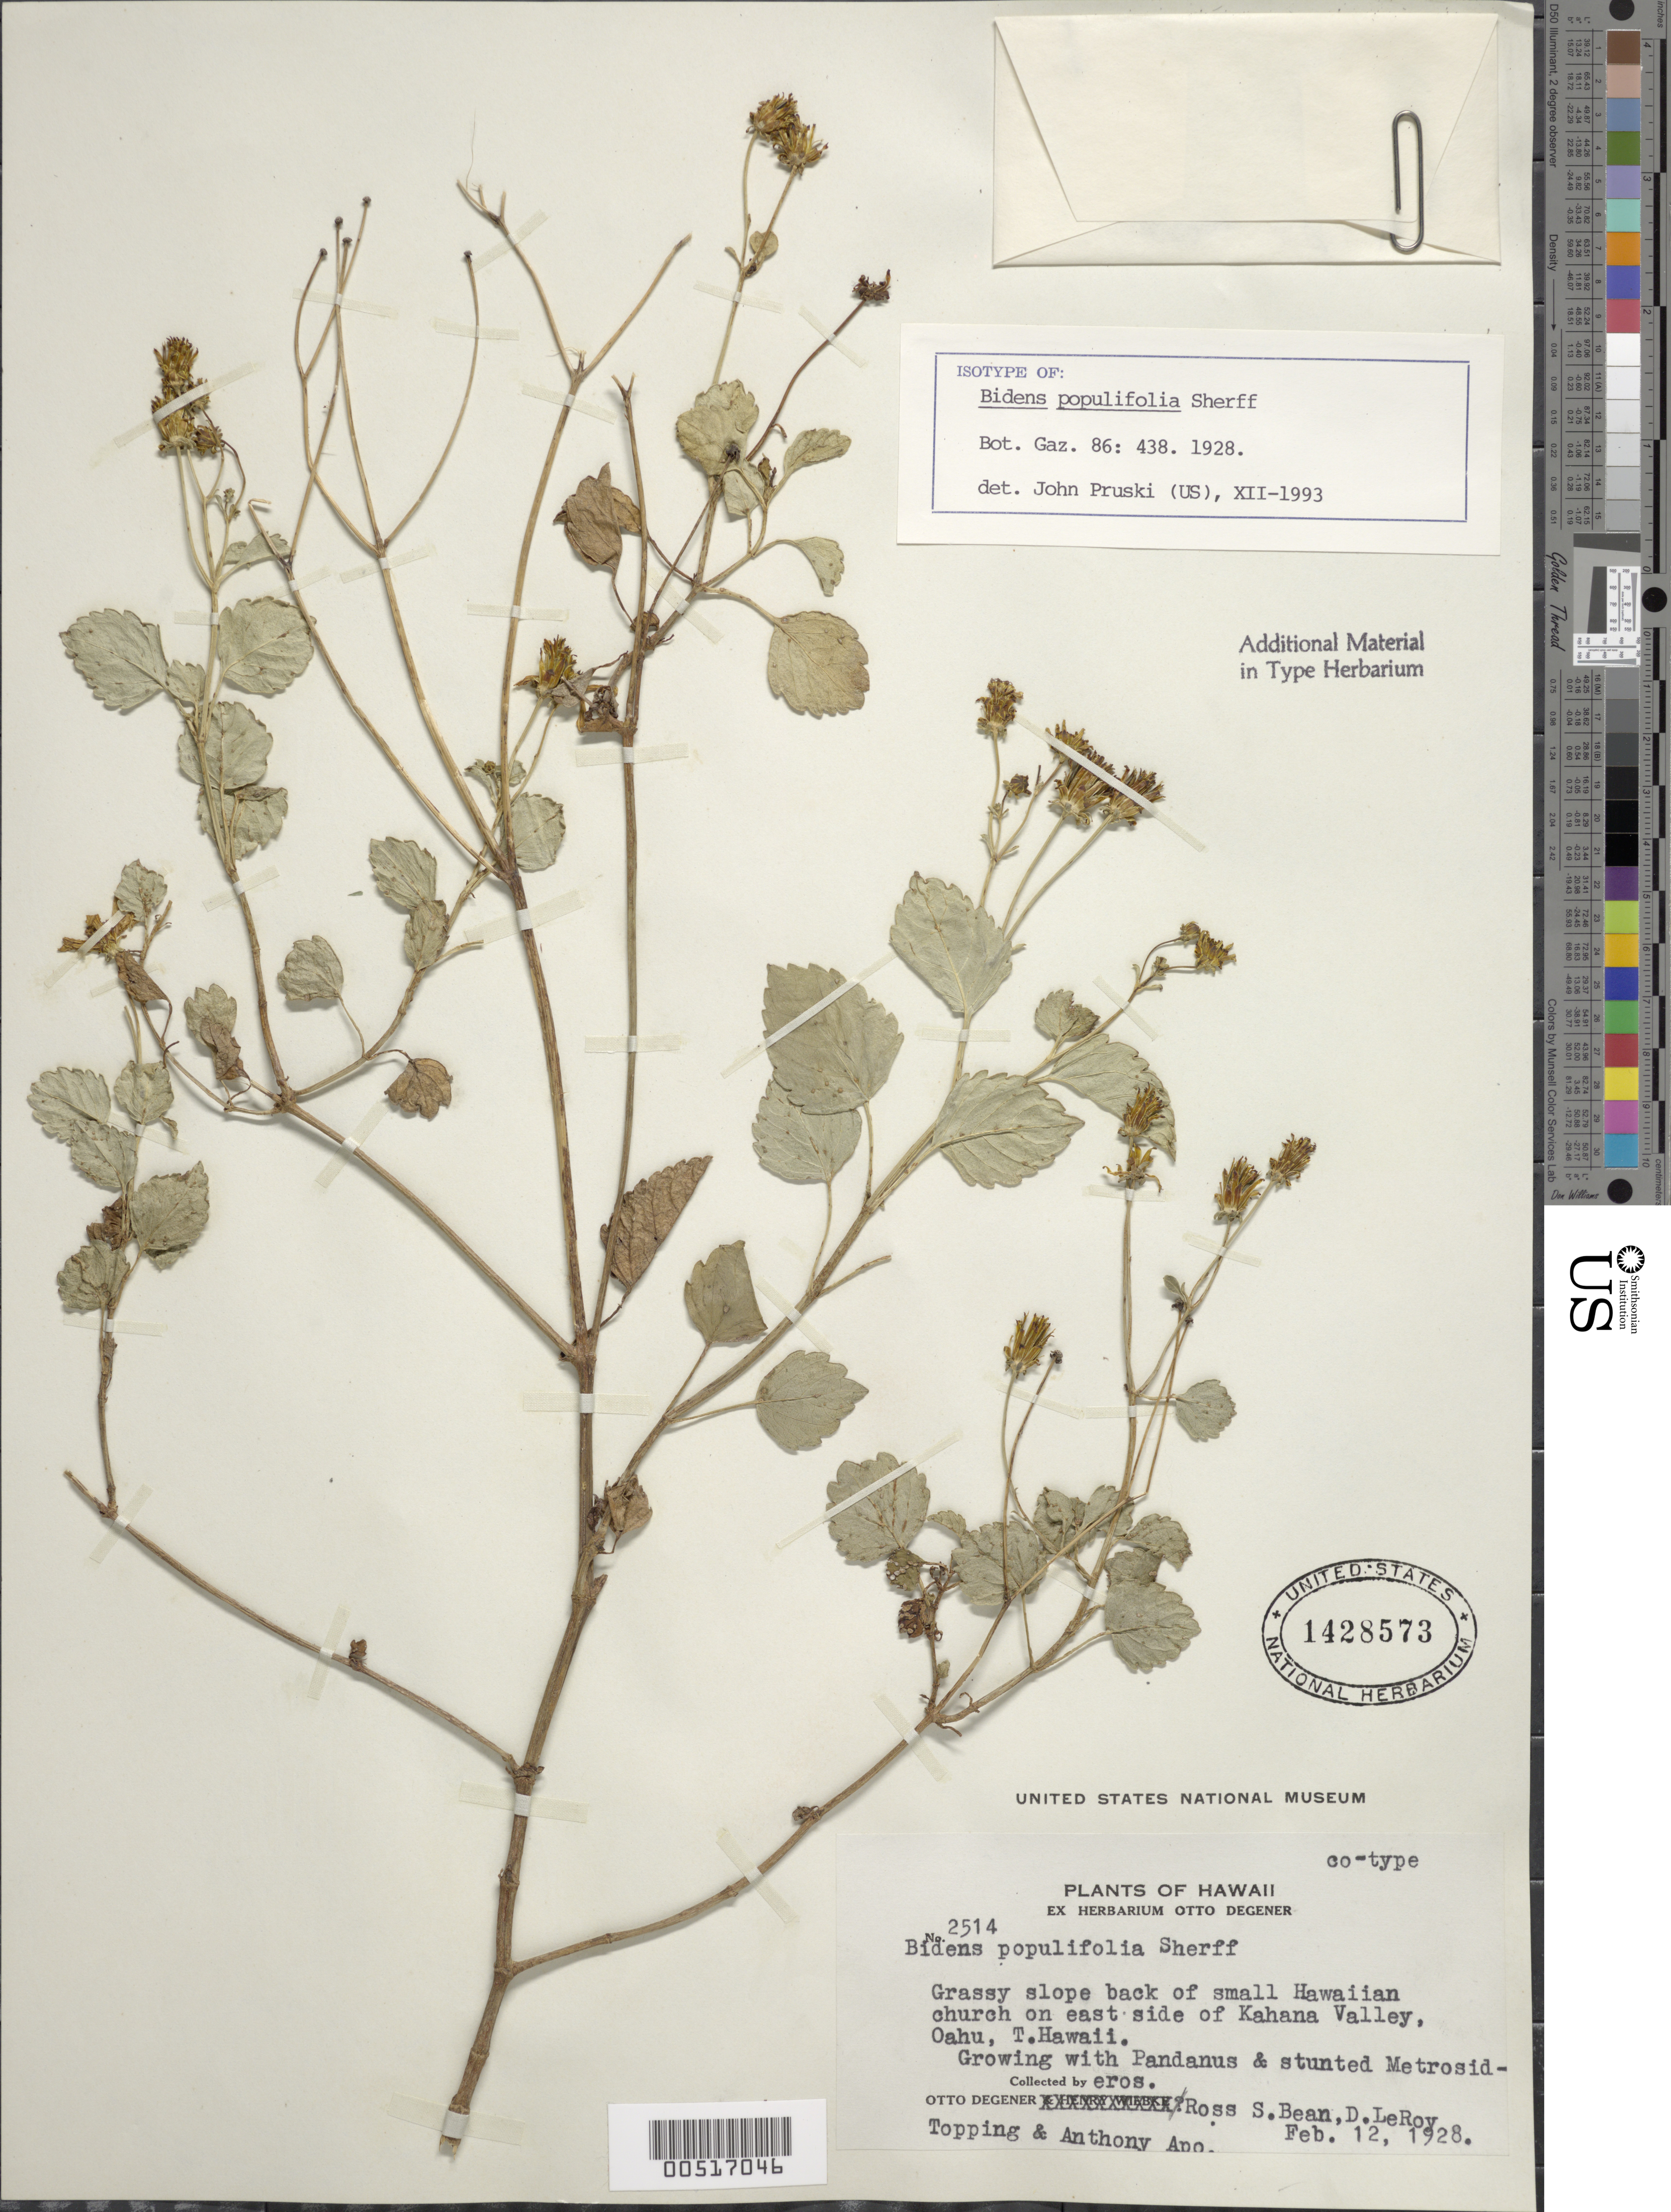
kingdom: Plantae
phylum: Tracheophyta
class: Magnoliopsida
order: Asterales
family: Asteraceae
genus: Bidens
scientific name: Bidens populifolia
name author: Sherff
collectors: O. Degener, R. Bean, D. L. Topping & A. Apo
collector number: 2514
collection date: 1928-02-12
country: United States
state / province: Hawaii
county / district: Honolulu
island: Oahu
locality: Grassy slope back of small Hawaiian church on east side of Kahana Valley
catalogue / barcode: US 1428573